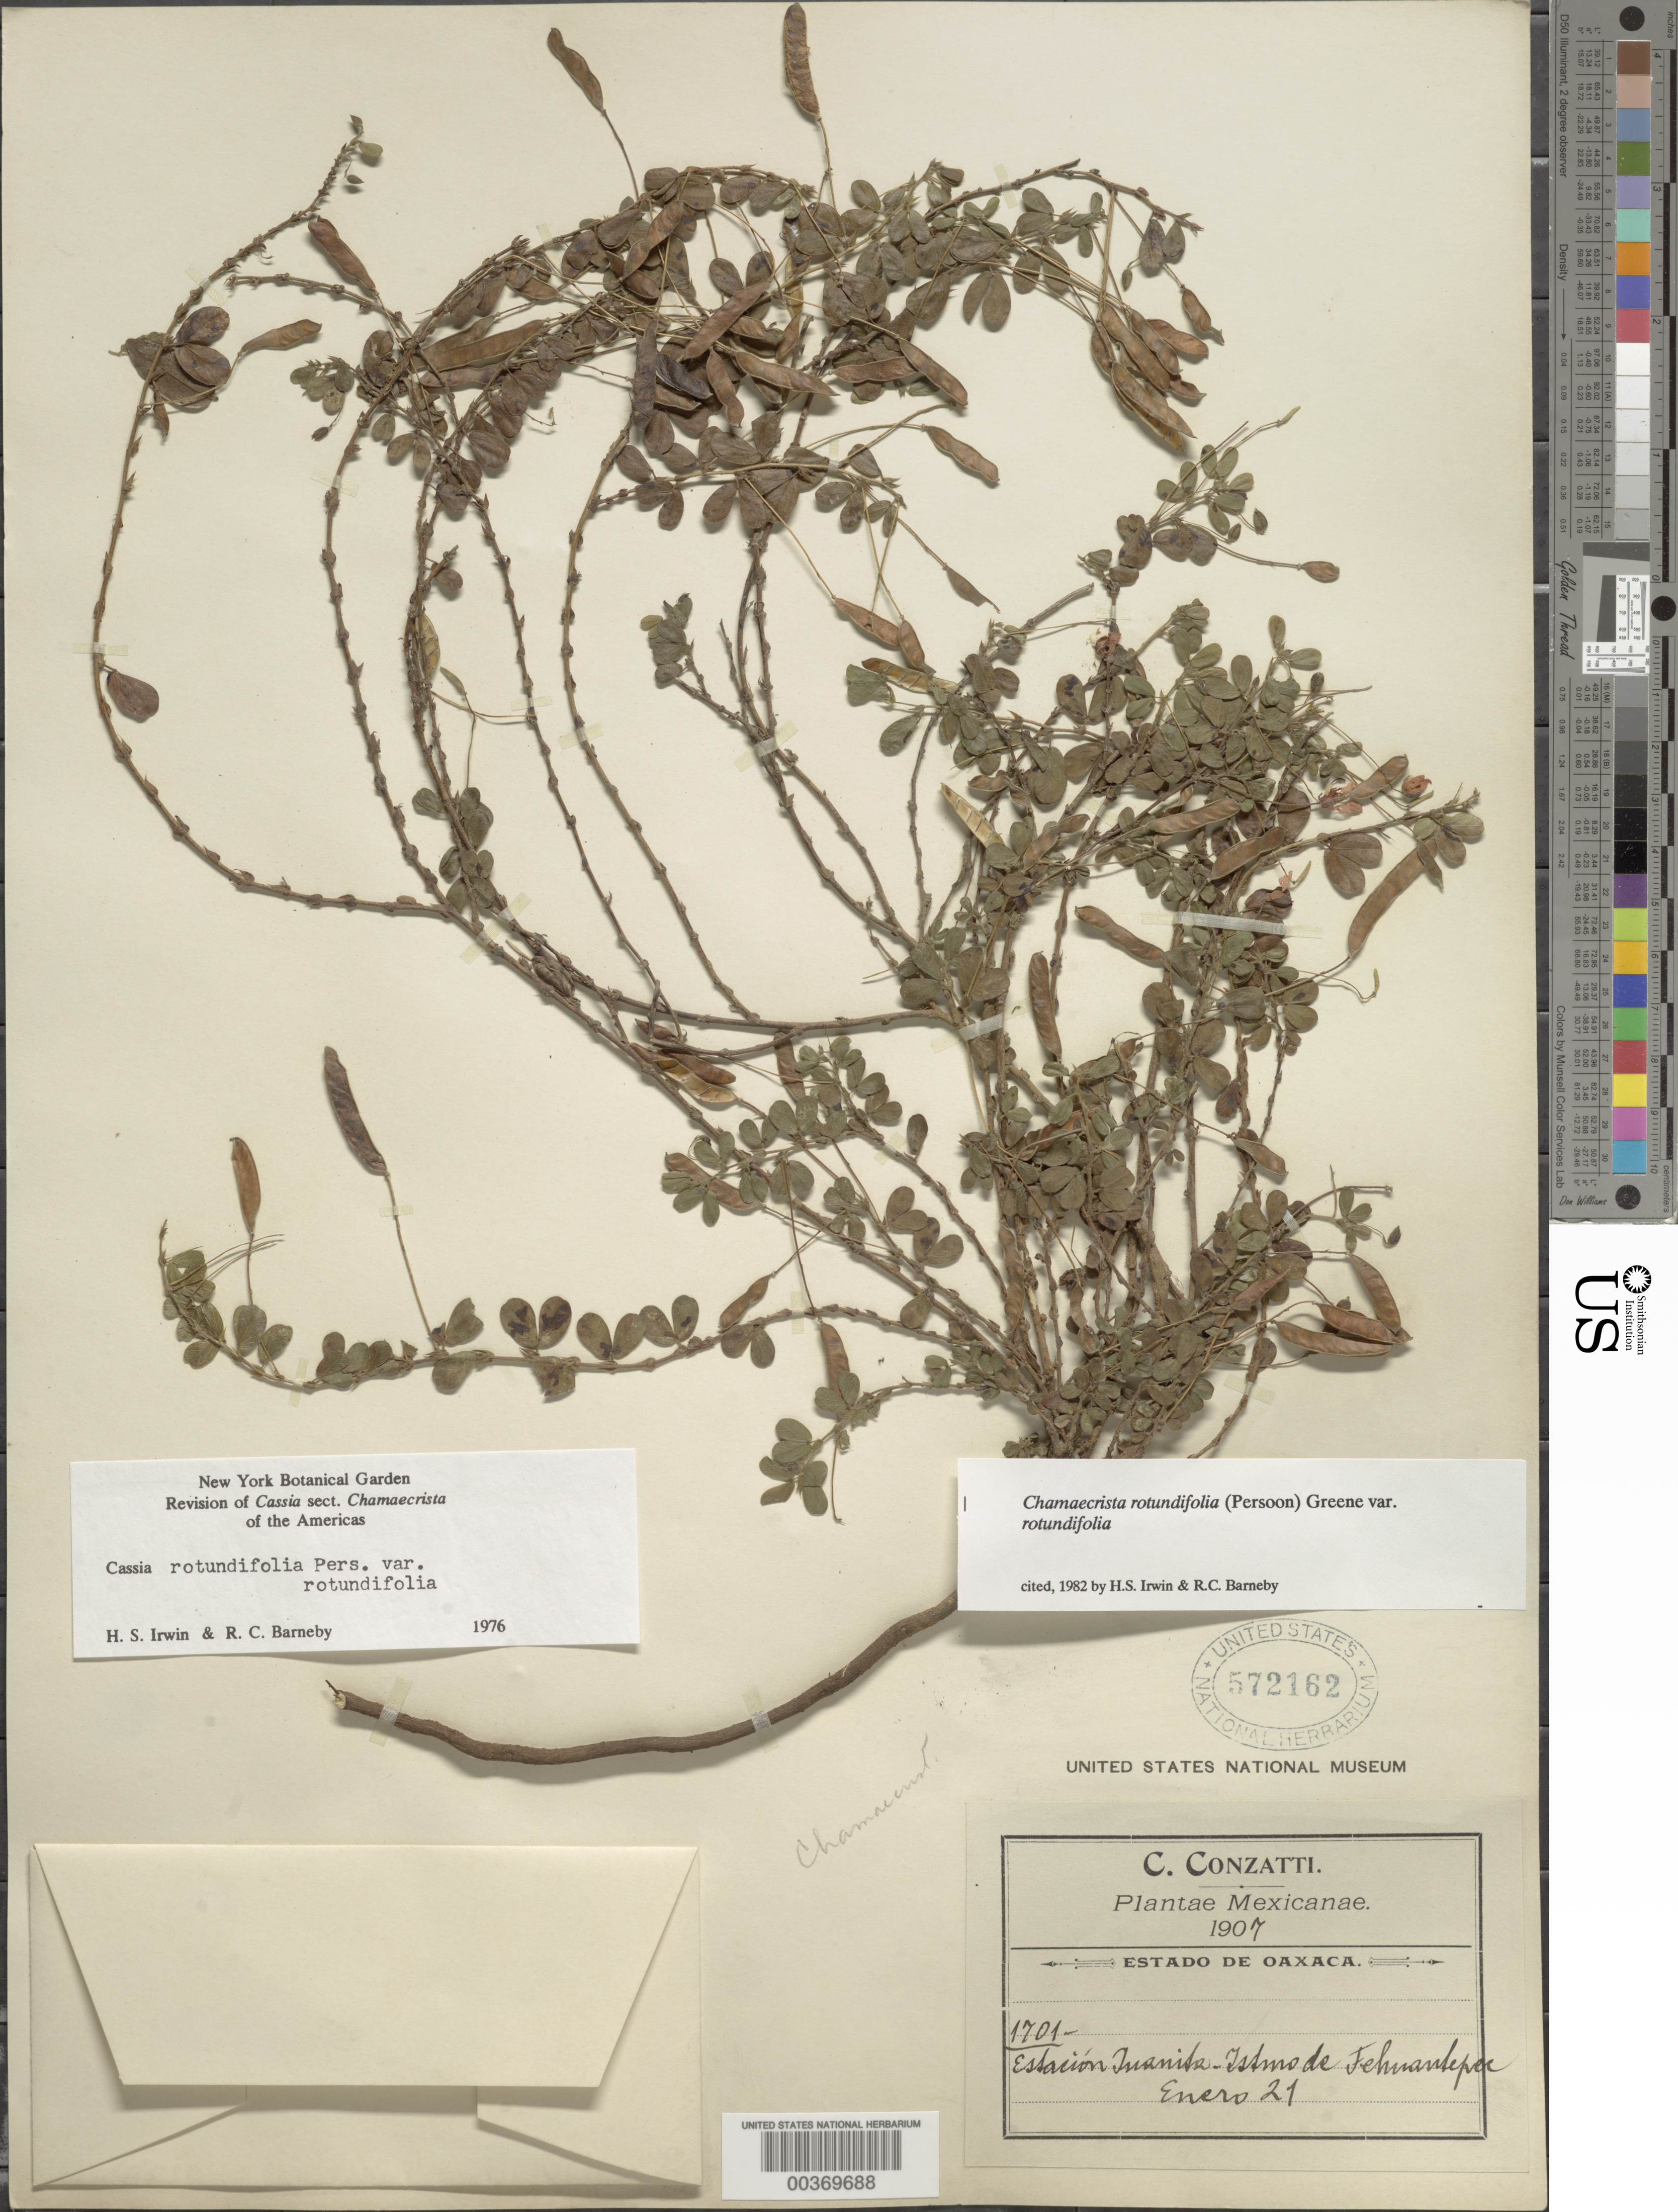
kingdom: Plantae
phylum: Tracheophyta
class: Magnoliopsida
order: Fabales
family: Fabaceae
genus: Chamaecrista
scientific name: Chamaecrista rotundifolia var. rotundifolia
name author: (Pers.) Greene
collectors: C. Conzatti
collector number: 1701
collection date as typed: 21 Jan 1907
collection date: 1907-01-21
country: Mexico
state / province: Oaxaca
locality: Estacion juanita; istmo de Tehuantepec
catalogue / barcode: US 572162